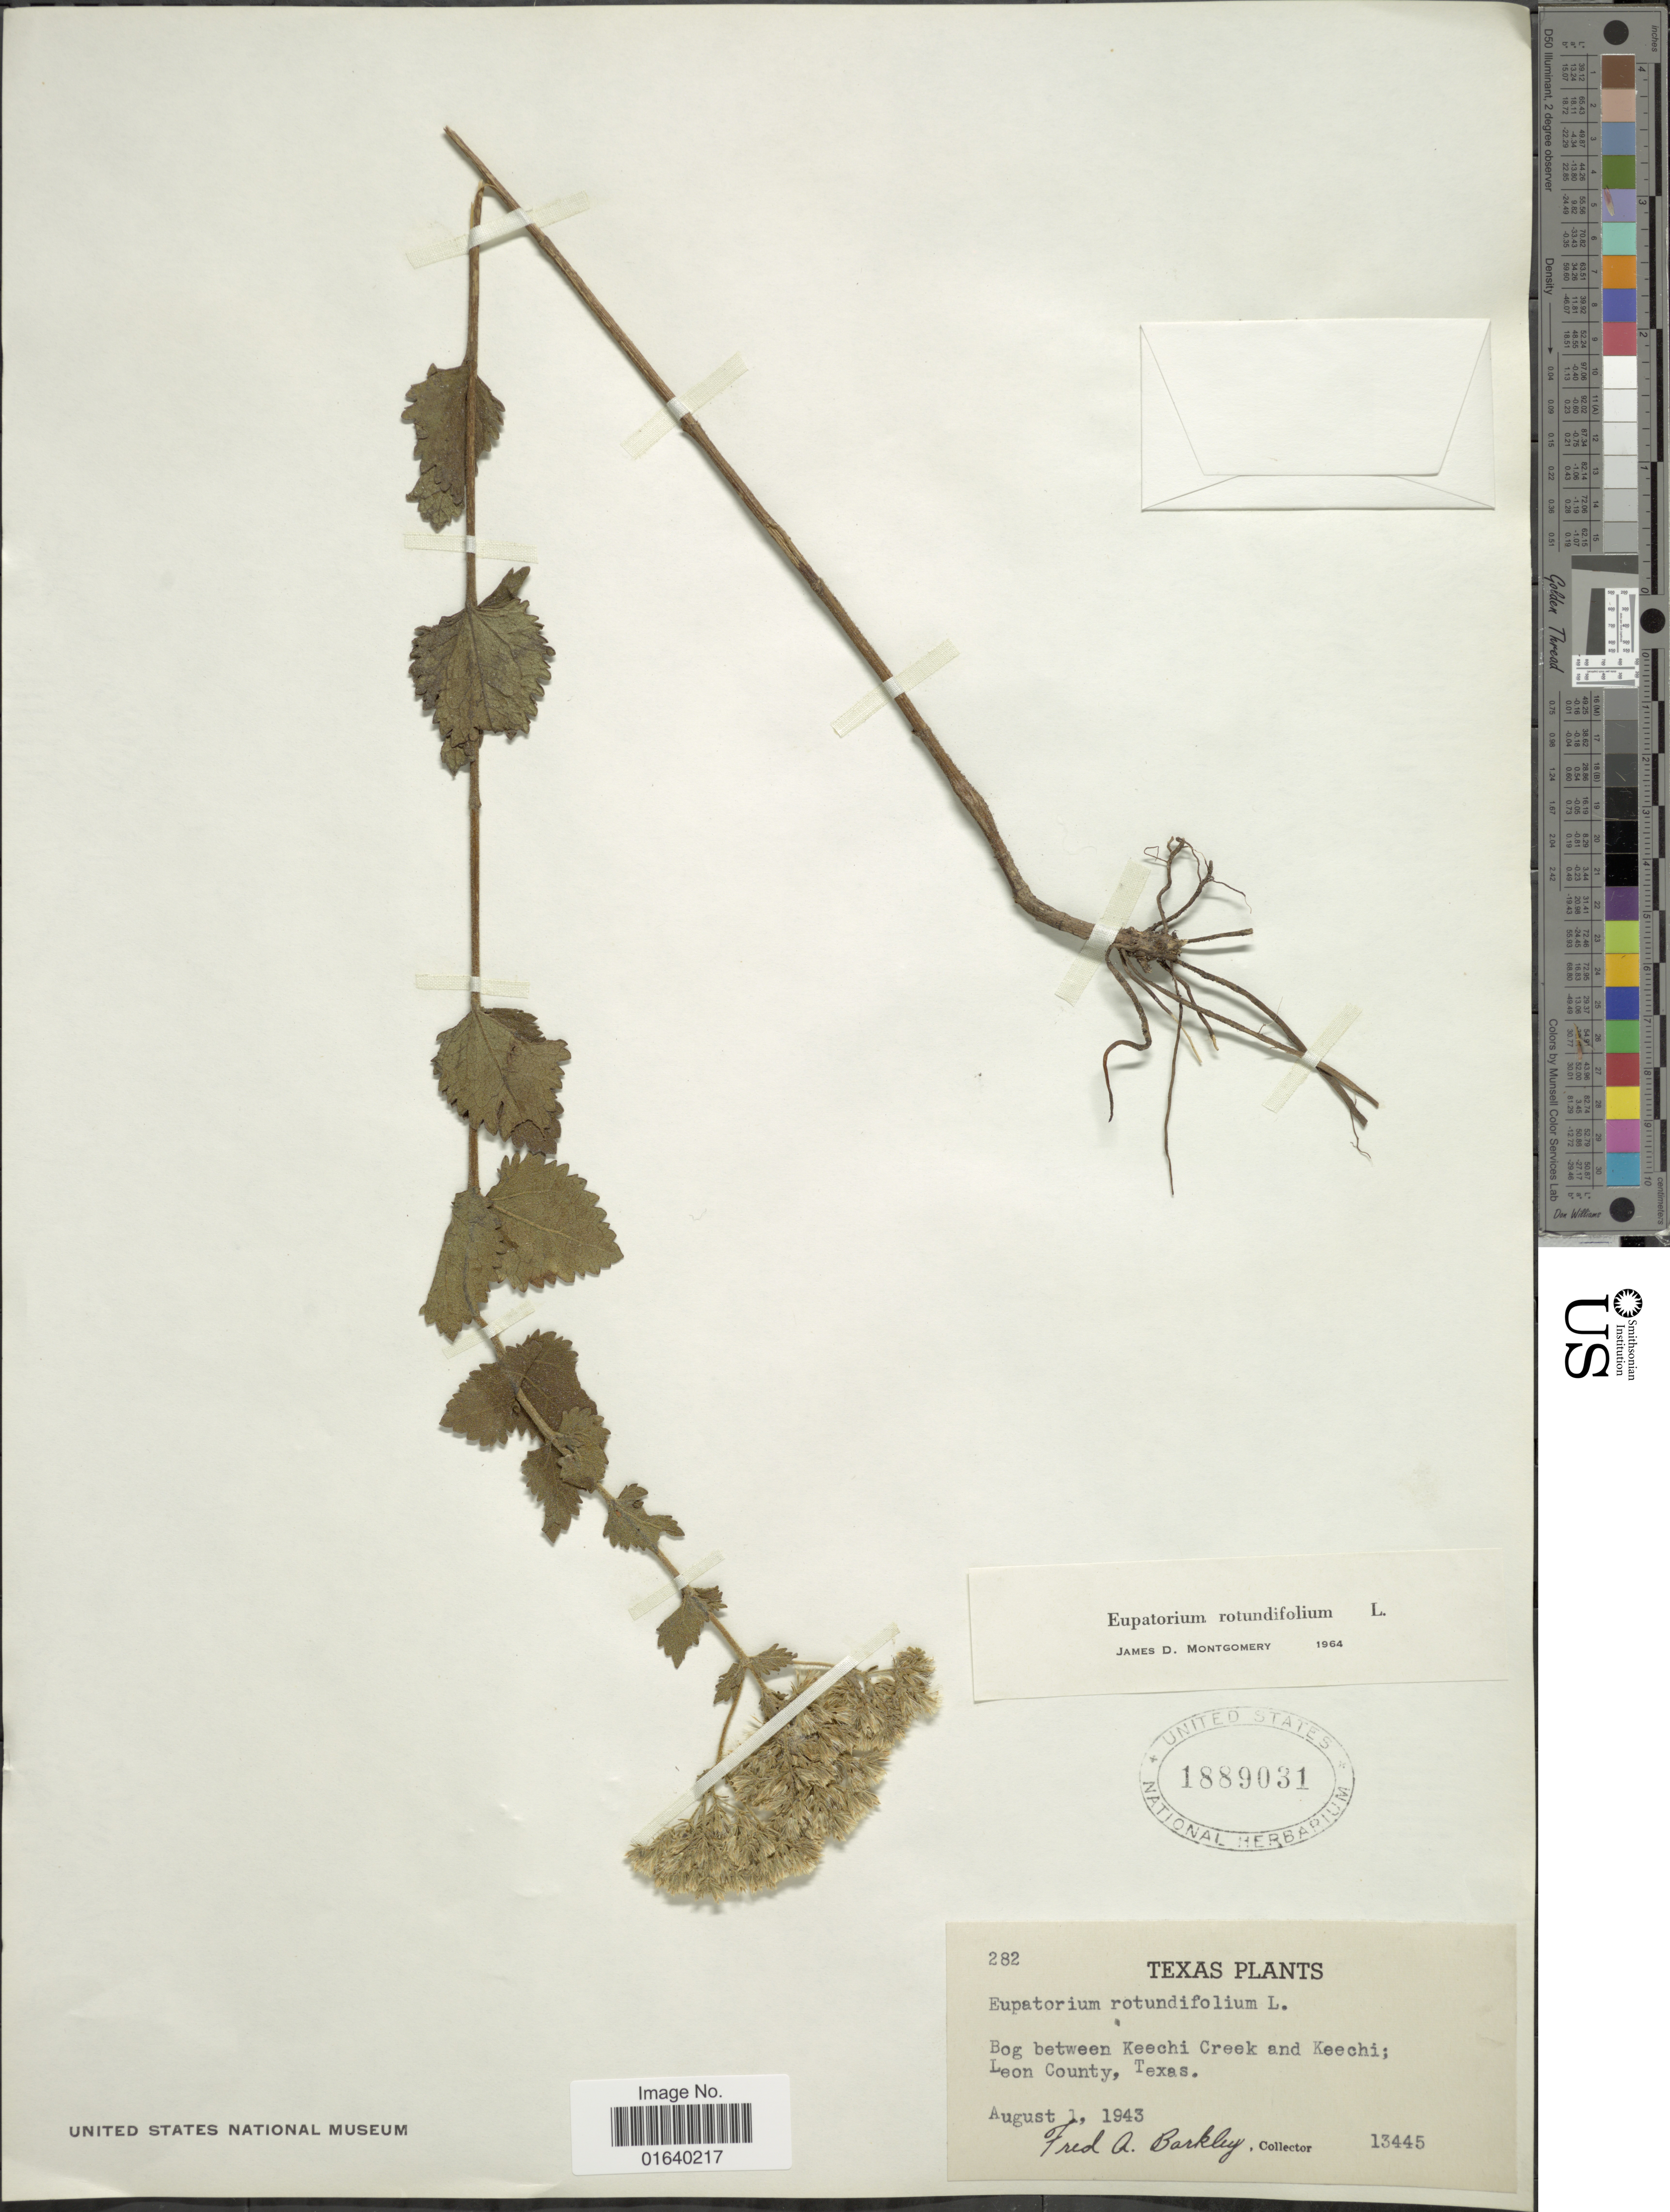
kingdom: Plantae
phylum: Tracheophyta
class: Magnoliopsida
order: Asterales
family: Asteraceae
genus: Eupatorium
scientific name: Eupatorium rotundifolium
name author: L.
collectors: F. A. Barkley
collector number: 13445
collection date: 1943-08-01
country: United States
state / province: Texas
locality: Bog between Keechi Creek and Keechi; Leon County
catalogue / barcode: US 1889031